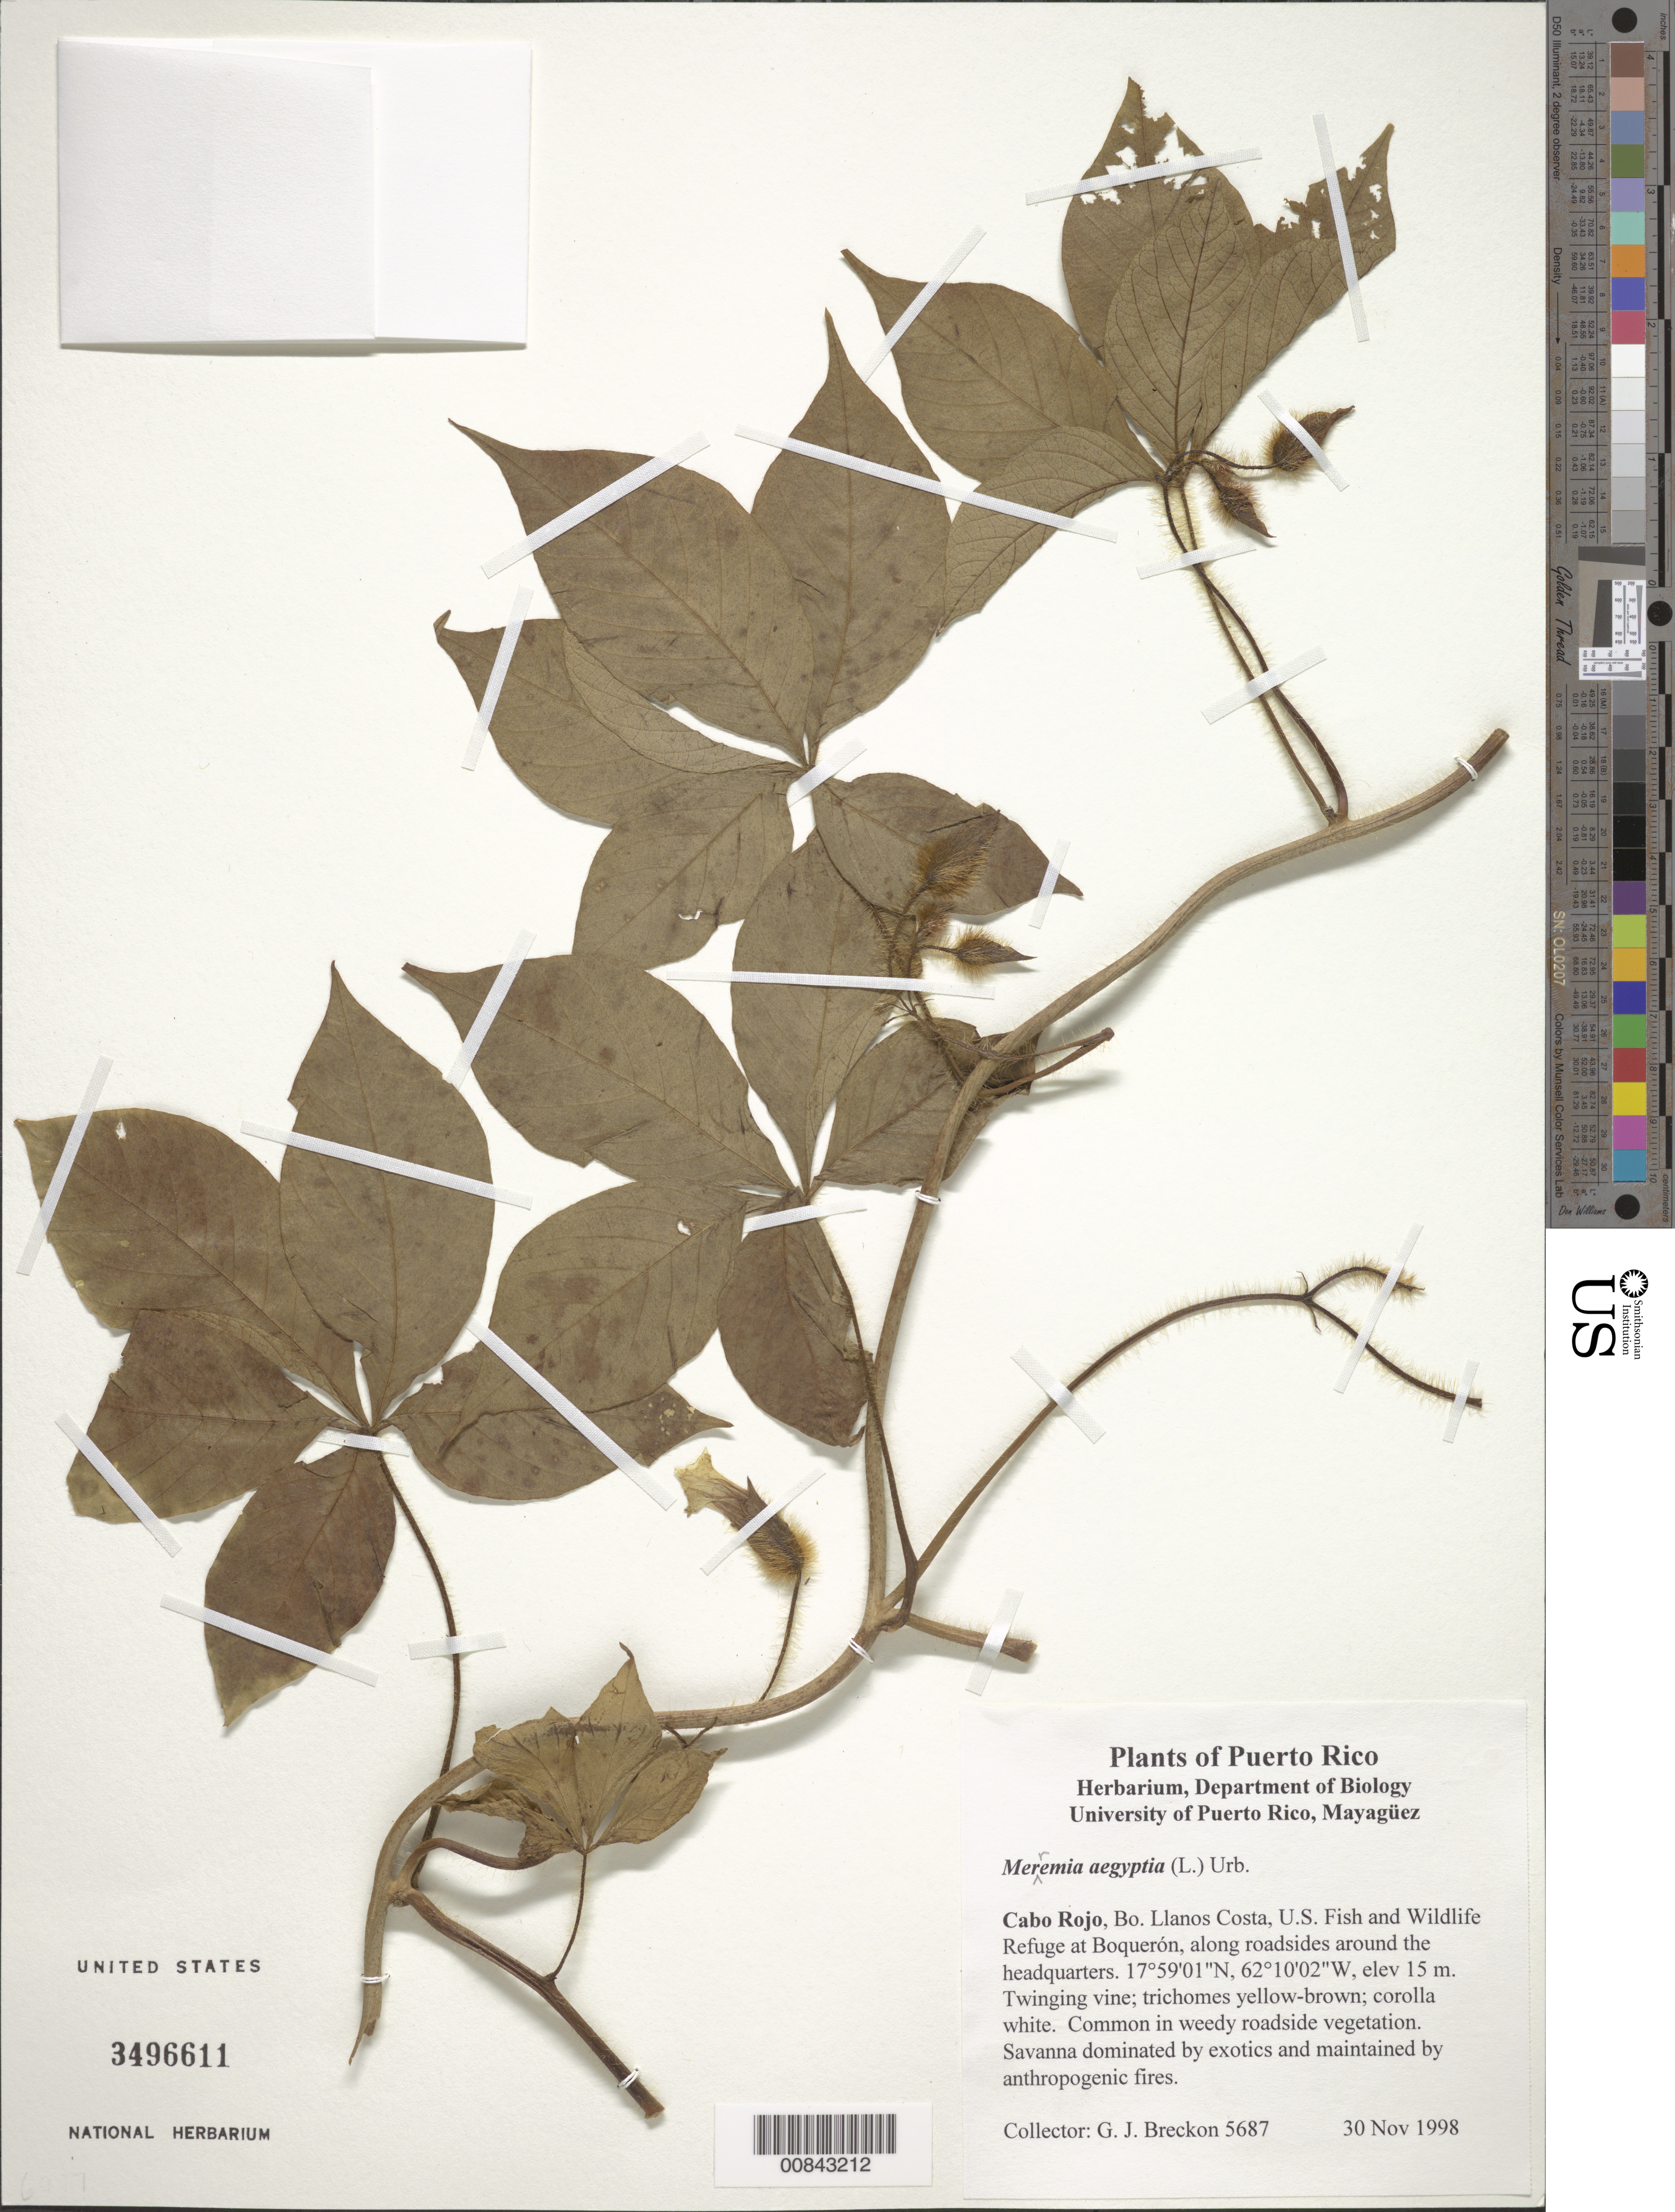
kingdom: Plantae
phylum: Tracheophyta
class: Magnoliopsida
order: Solanales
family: Convolvulaceae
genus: Distimake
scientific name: Distimake aegyptius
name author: (L.) A. R. Simões & Staples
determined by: Strong, Mark T., (BOT), Smithsonian Institution - National Museum of Natural History (UNITED STATES)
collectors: G. Breckon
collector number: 5687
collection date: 1998-11-30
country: Puerto Rico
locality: Cabo Rojo, Bo. Llanos Costa, U.S. Fish and Wildlife Refuge at Boquerón, along roadside around the headquarters.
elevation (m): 15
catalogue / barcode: US 3496611